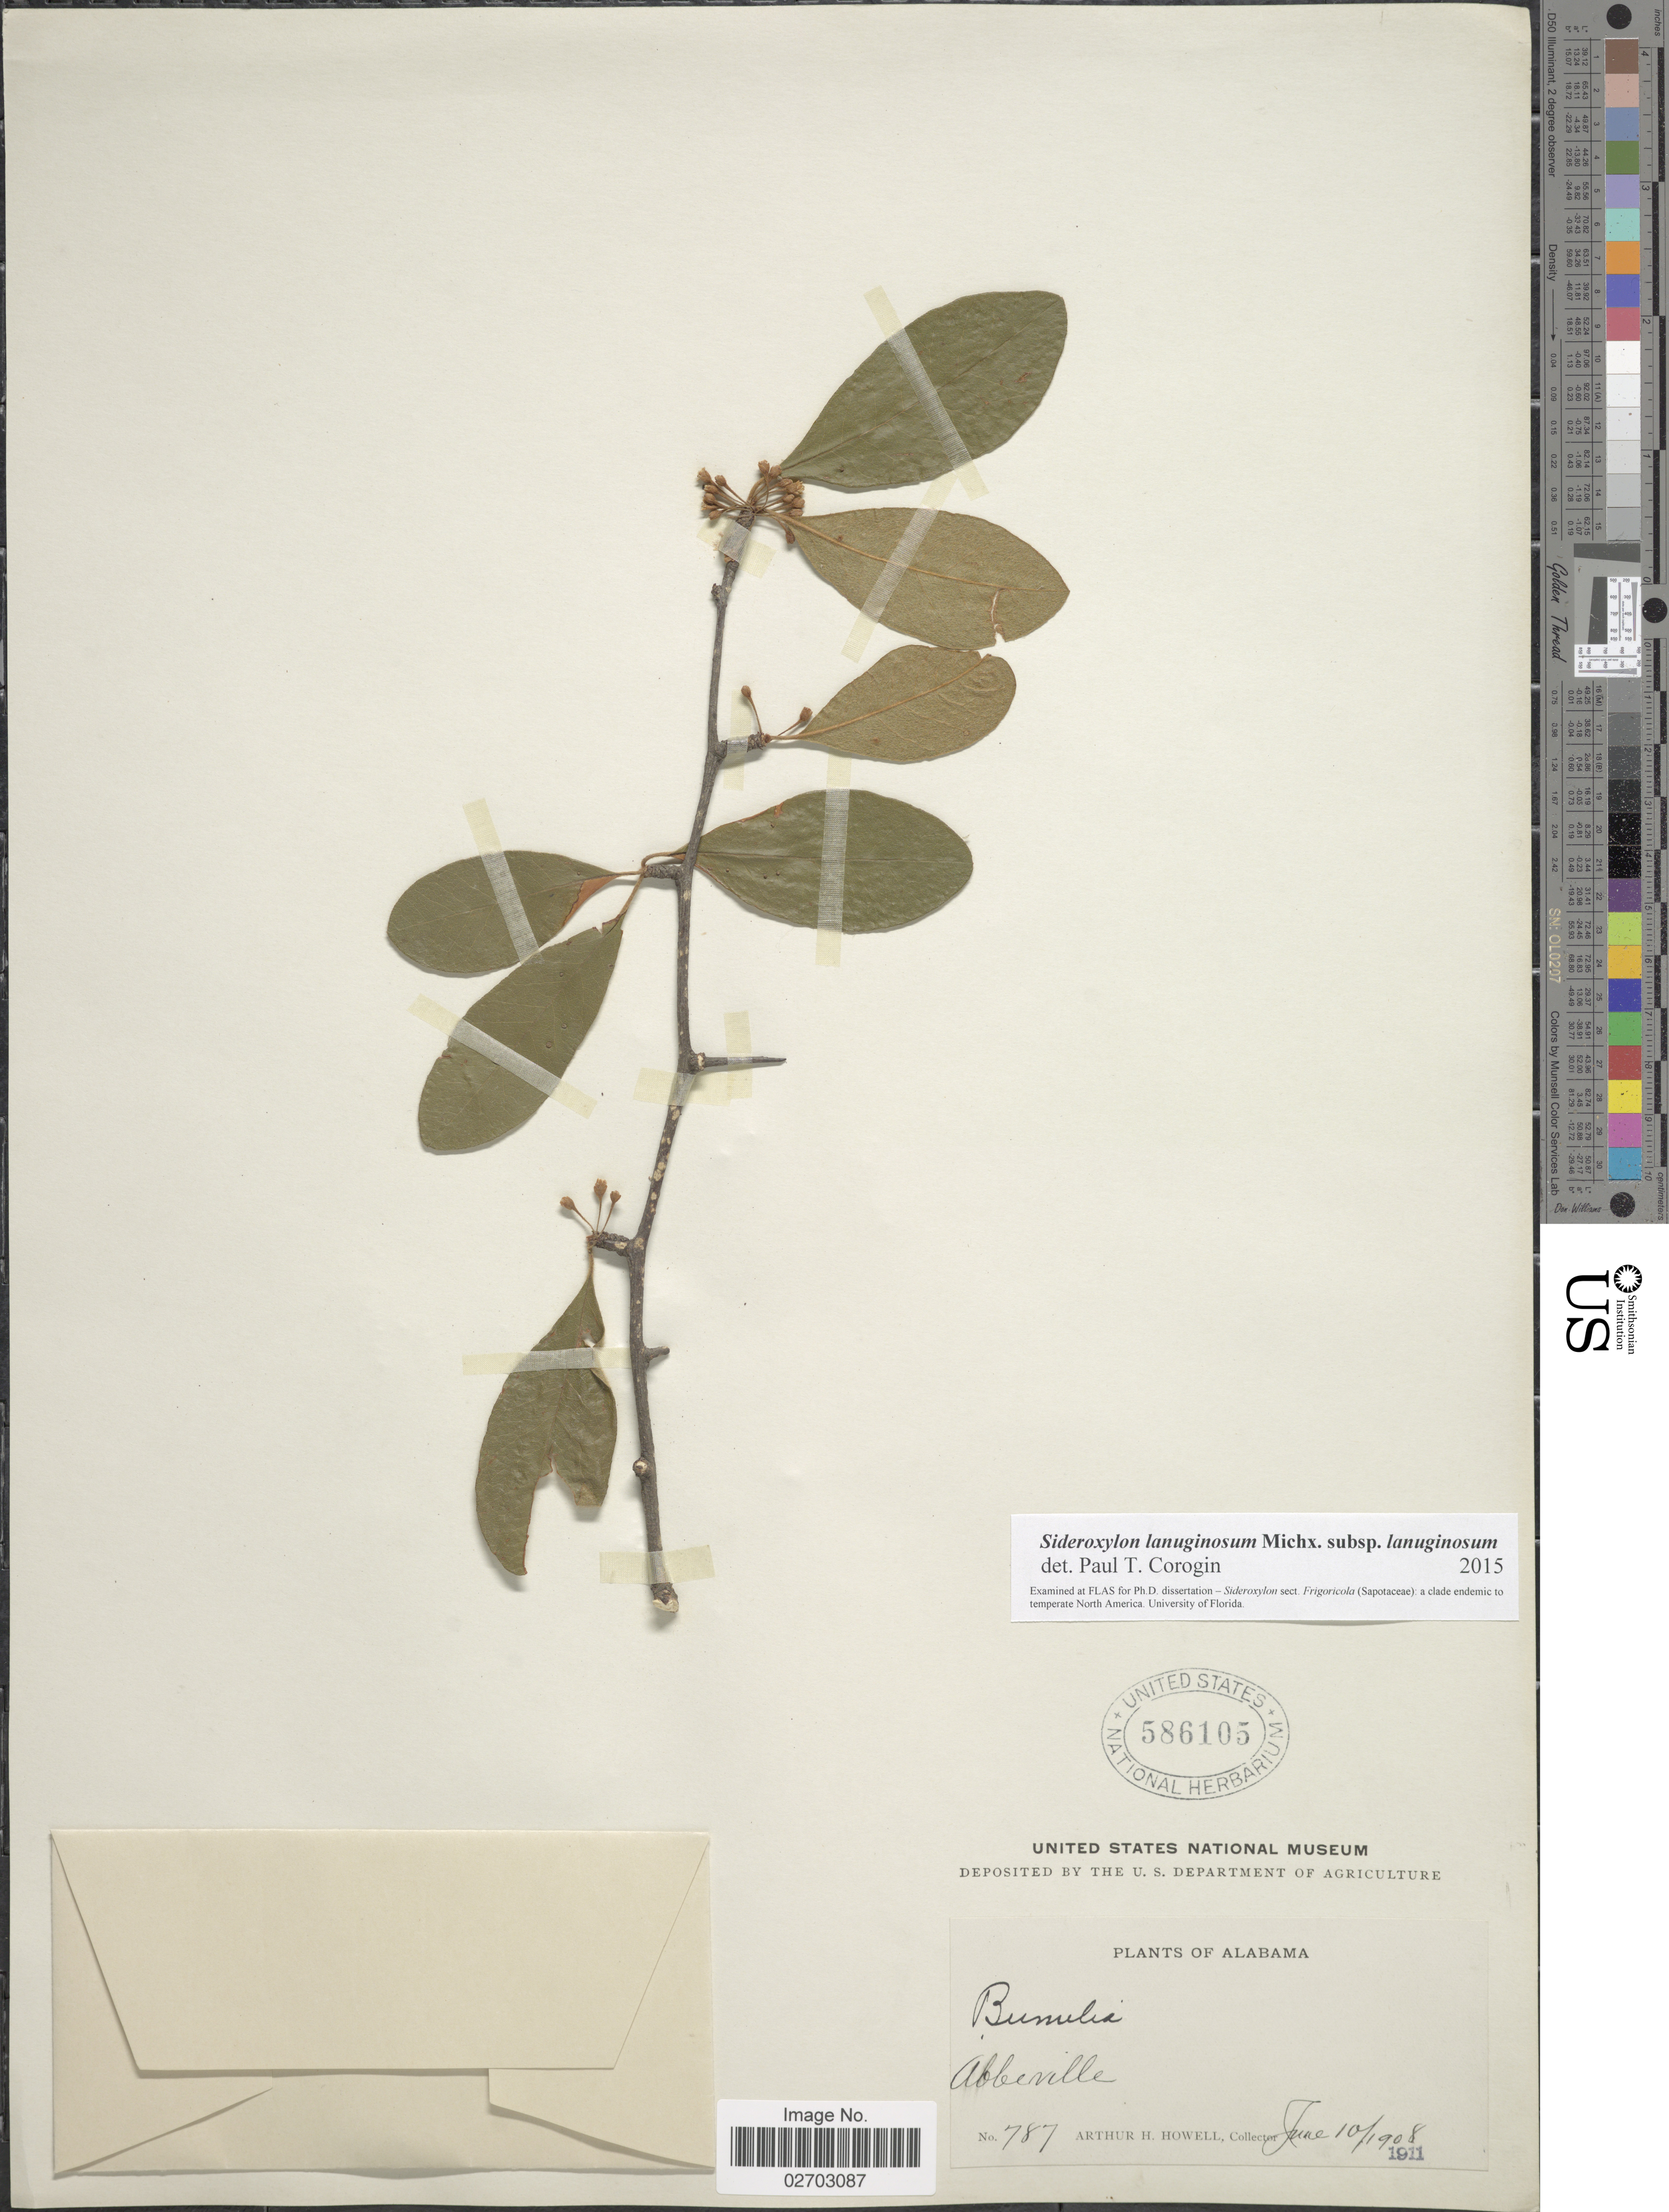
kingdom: Plantae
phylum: Tracheophyta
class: Magnoliopsida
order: Ericales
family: Sapotaceae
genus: Sideroxylon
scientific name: Sideroxylon lanuginosum subsp. lanuginosum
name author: Michx.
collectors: A. Howell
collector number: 787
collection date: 1908-06-10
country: United States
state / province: Alabama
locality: Abbeville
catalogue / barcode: US 586105